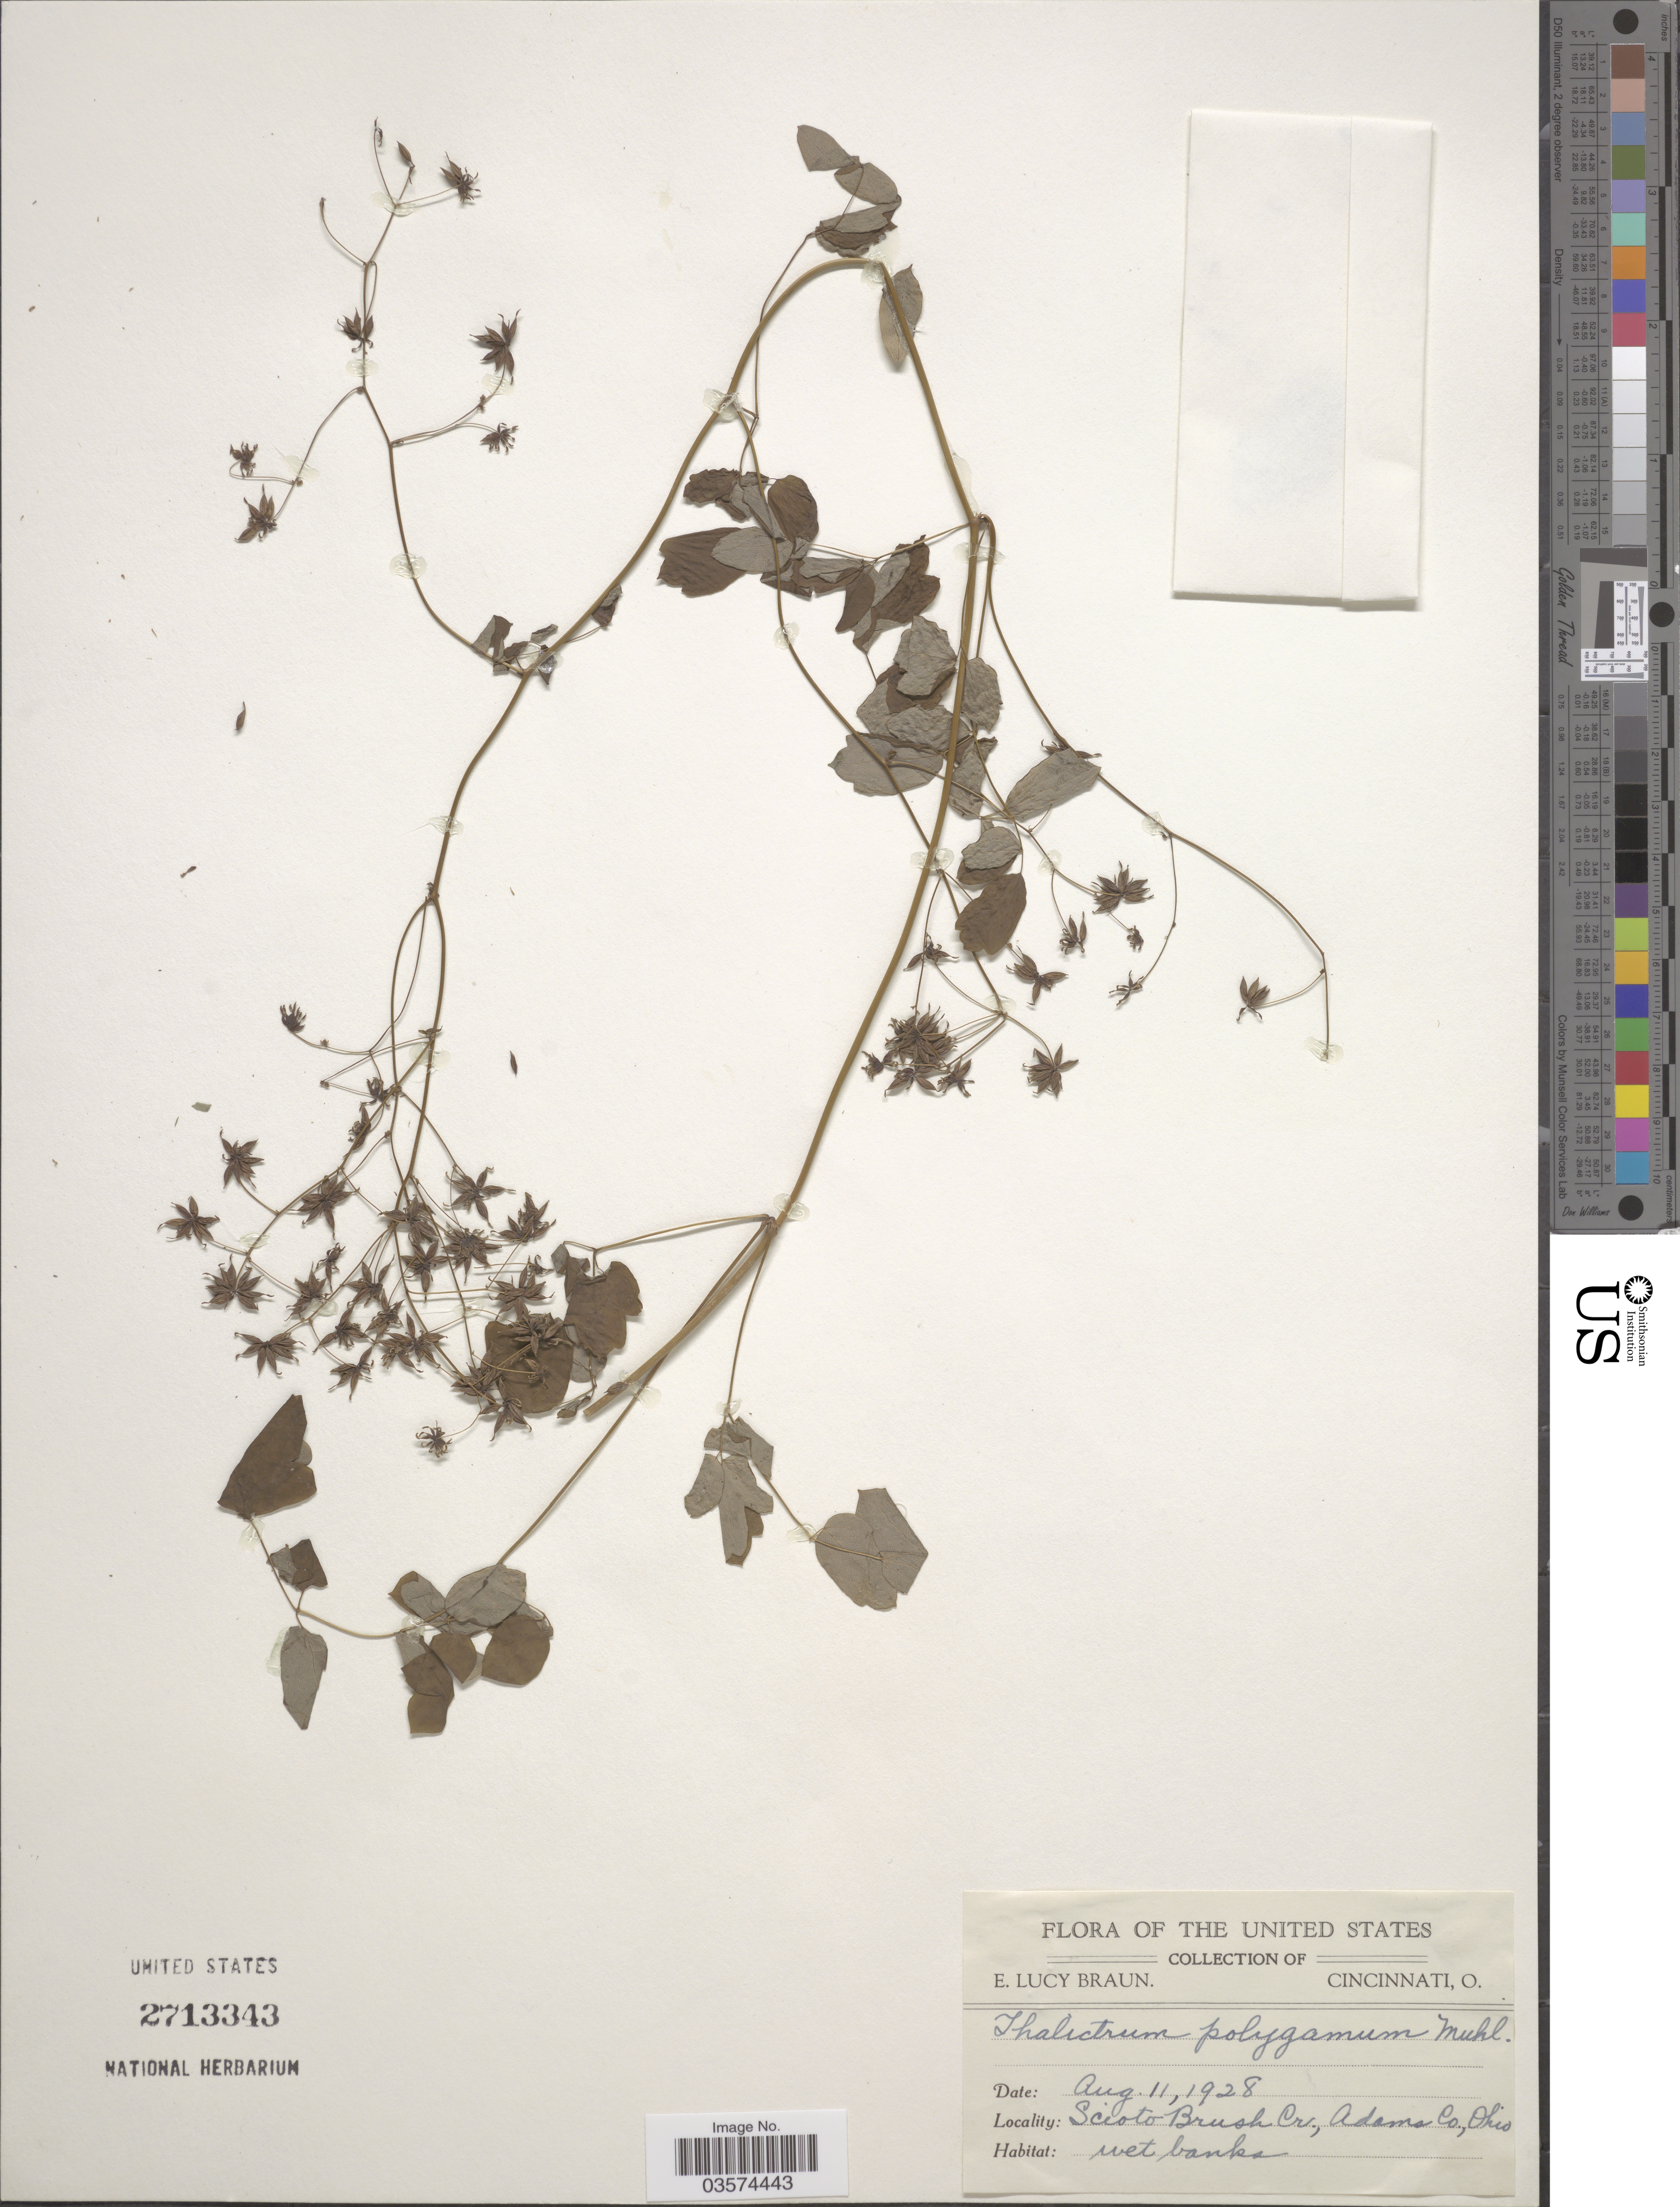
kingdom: Plantae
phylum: Tracheophyta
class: Magnoliopsida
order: Ranunculales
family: Ranunculaceae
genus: Thalictrum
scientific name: Thalictrum pubescens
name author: Pursh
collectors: E. L. Braun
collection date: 1928-08-11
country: United States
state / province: Ohio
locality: Scioto Brush Cr., Adams Co.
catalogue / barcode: US 2713343